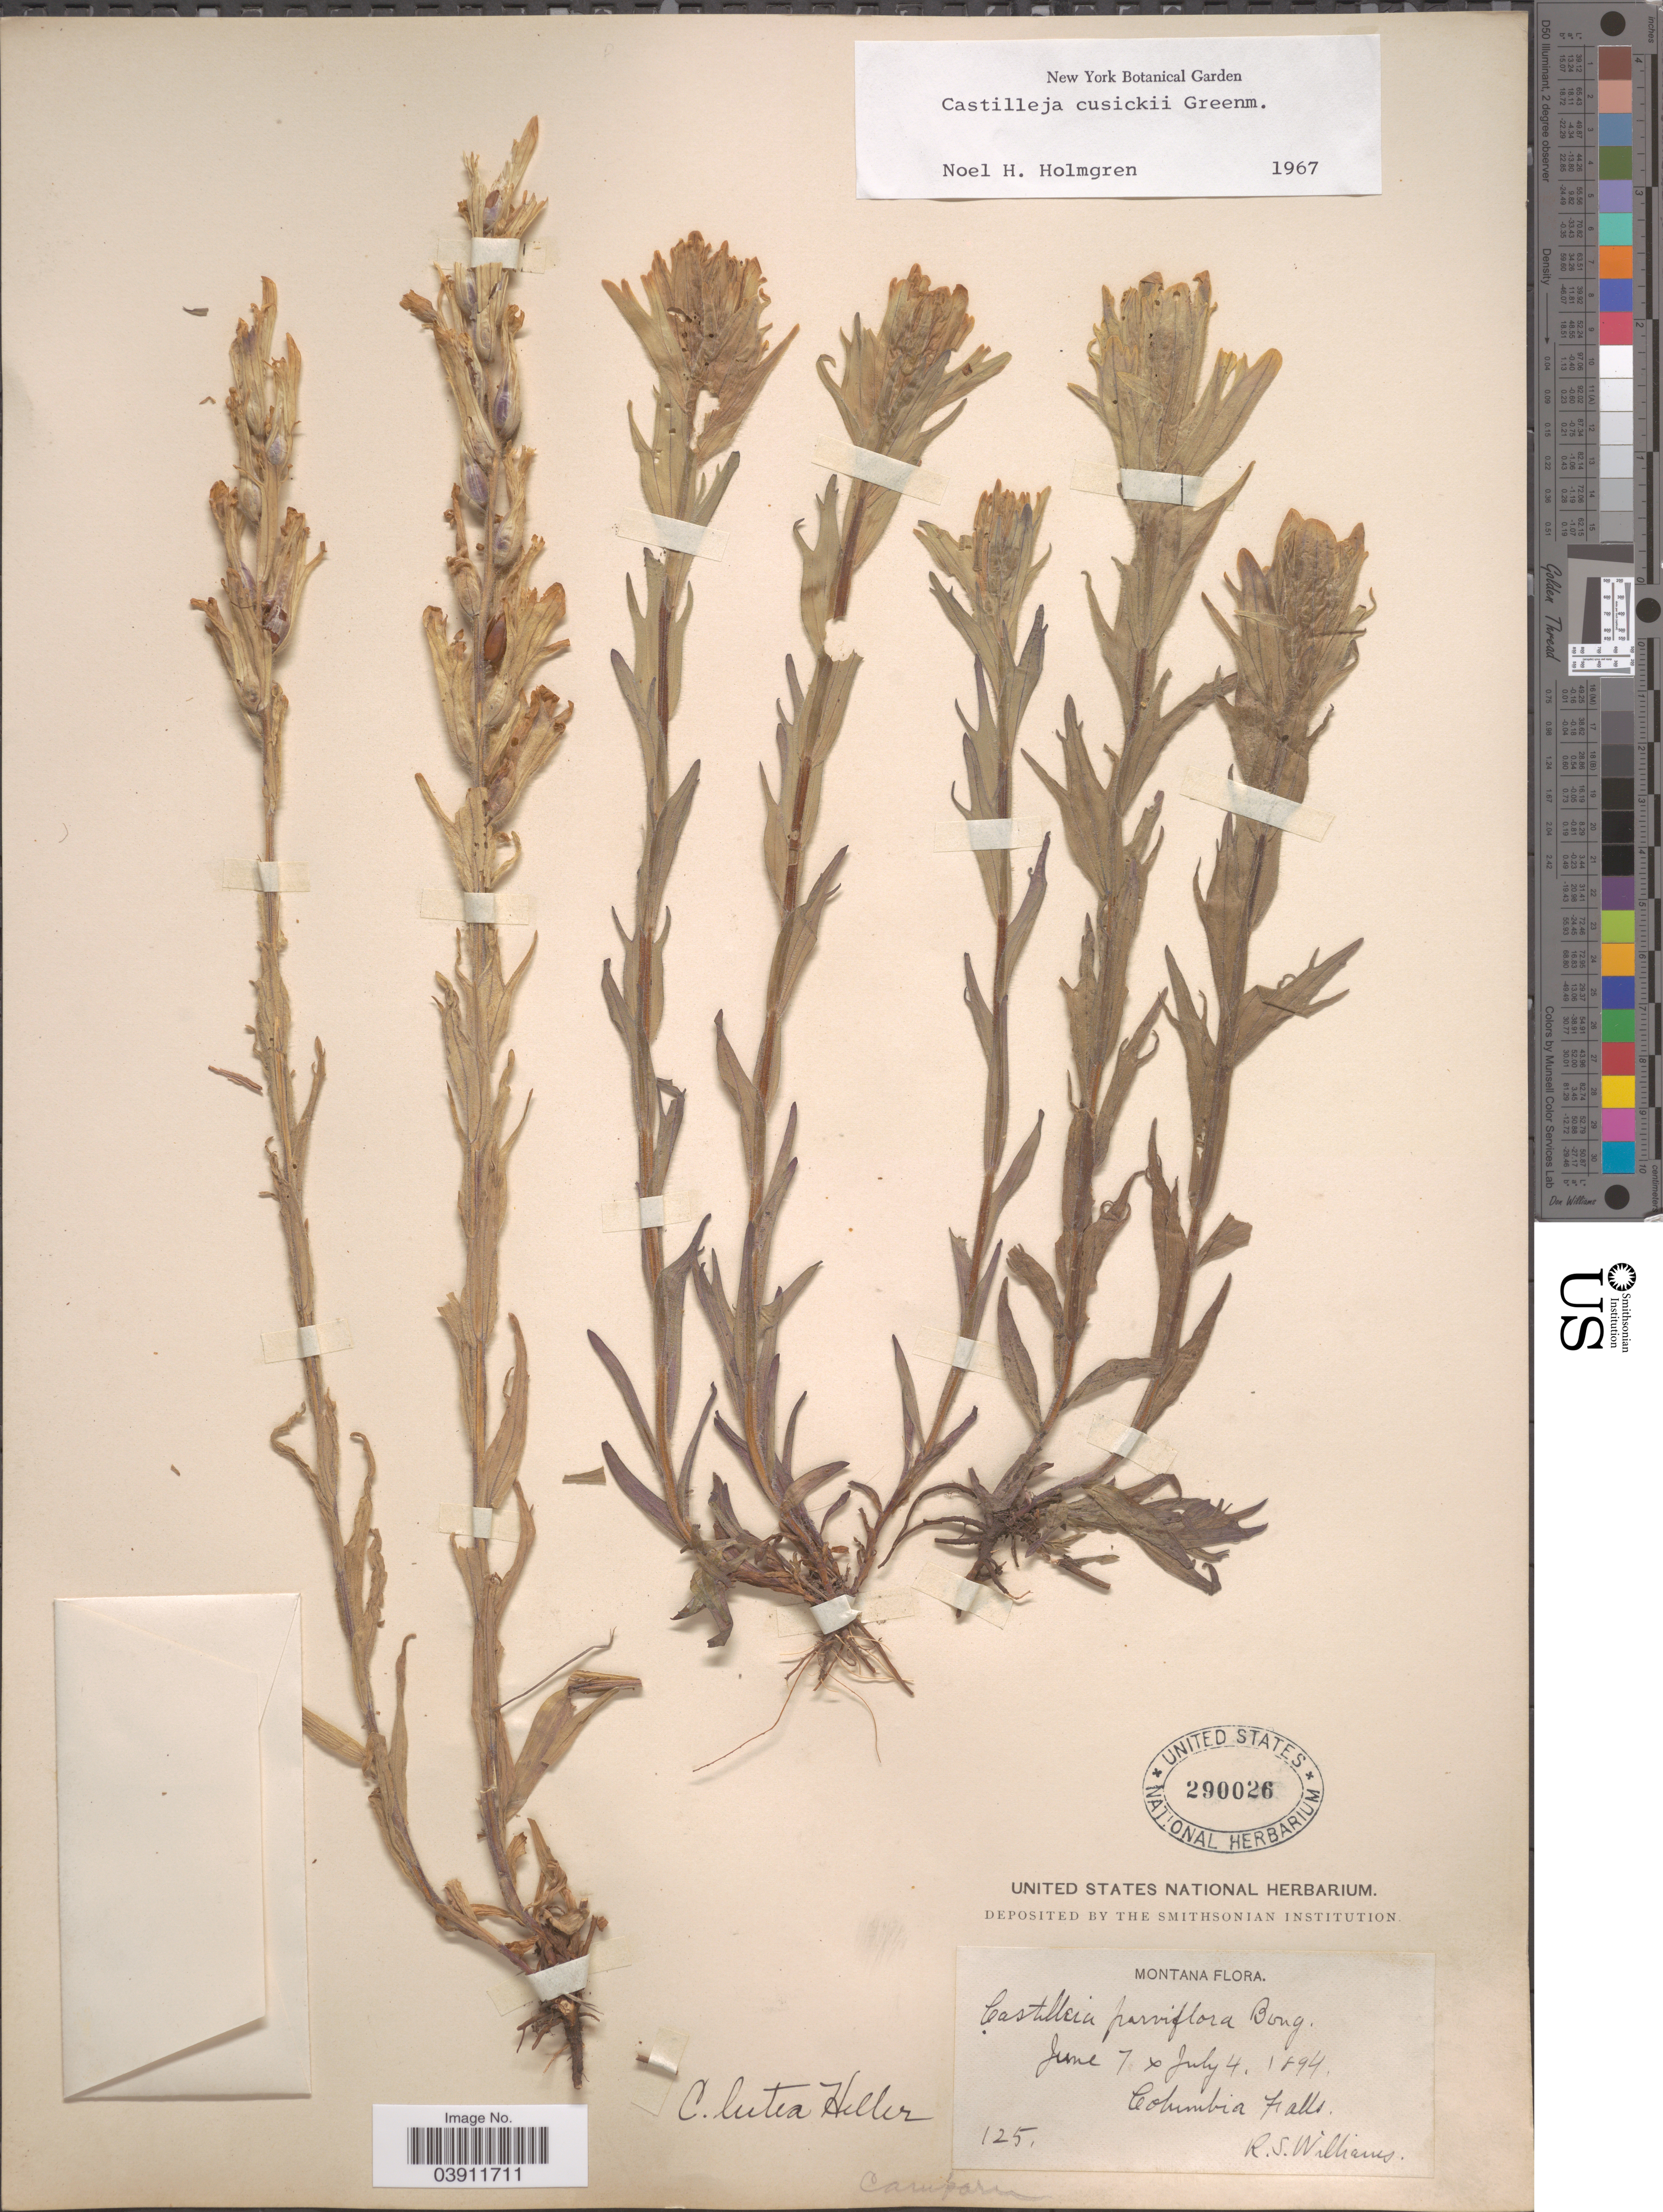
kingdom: Plantae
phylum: Tracheophyta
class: Magnoliopsida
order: Lamiales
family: Orobanchaceae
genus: Castilleja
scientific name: Castilleja cusickii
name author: Greenm.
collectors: R. S. Williams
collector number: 125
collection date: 1894-06-07/1894-07-04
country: United States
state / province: Montana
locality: Columbia Falls.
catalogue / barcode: US 290026